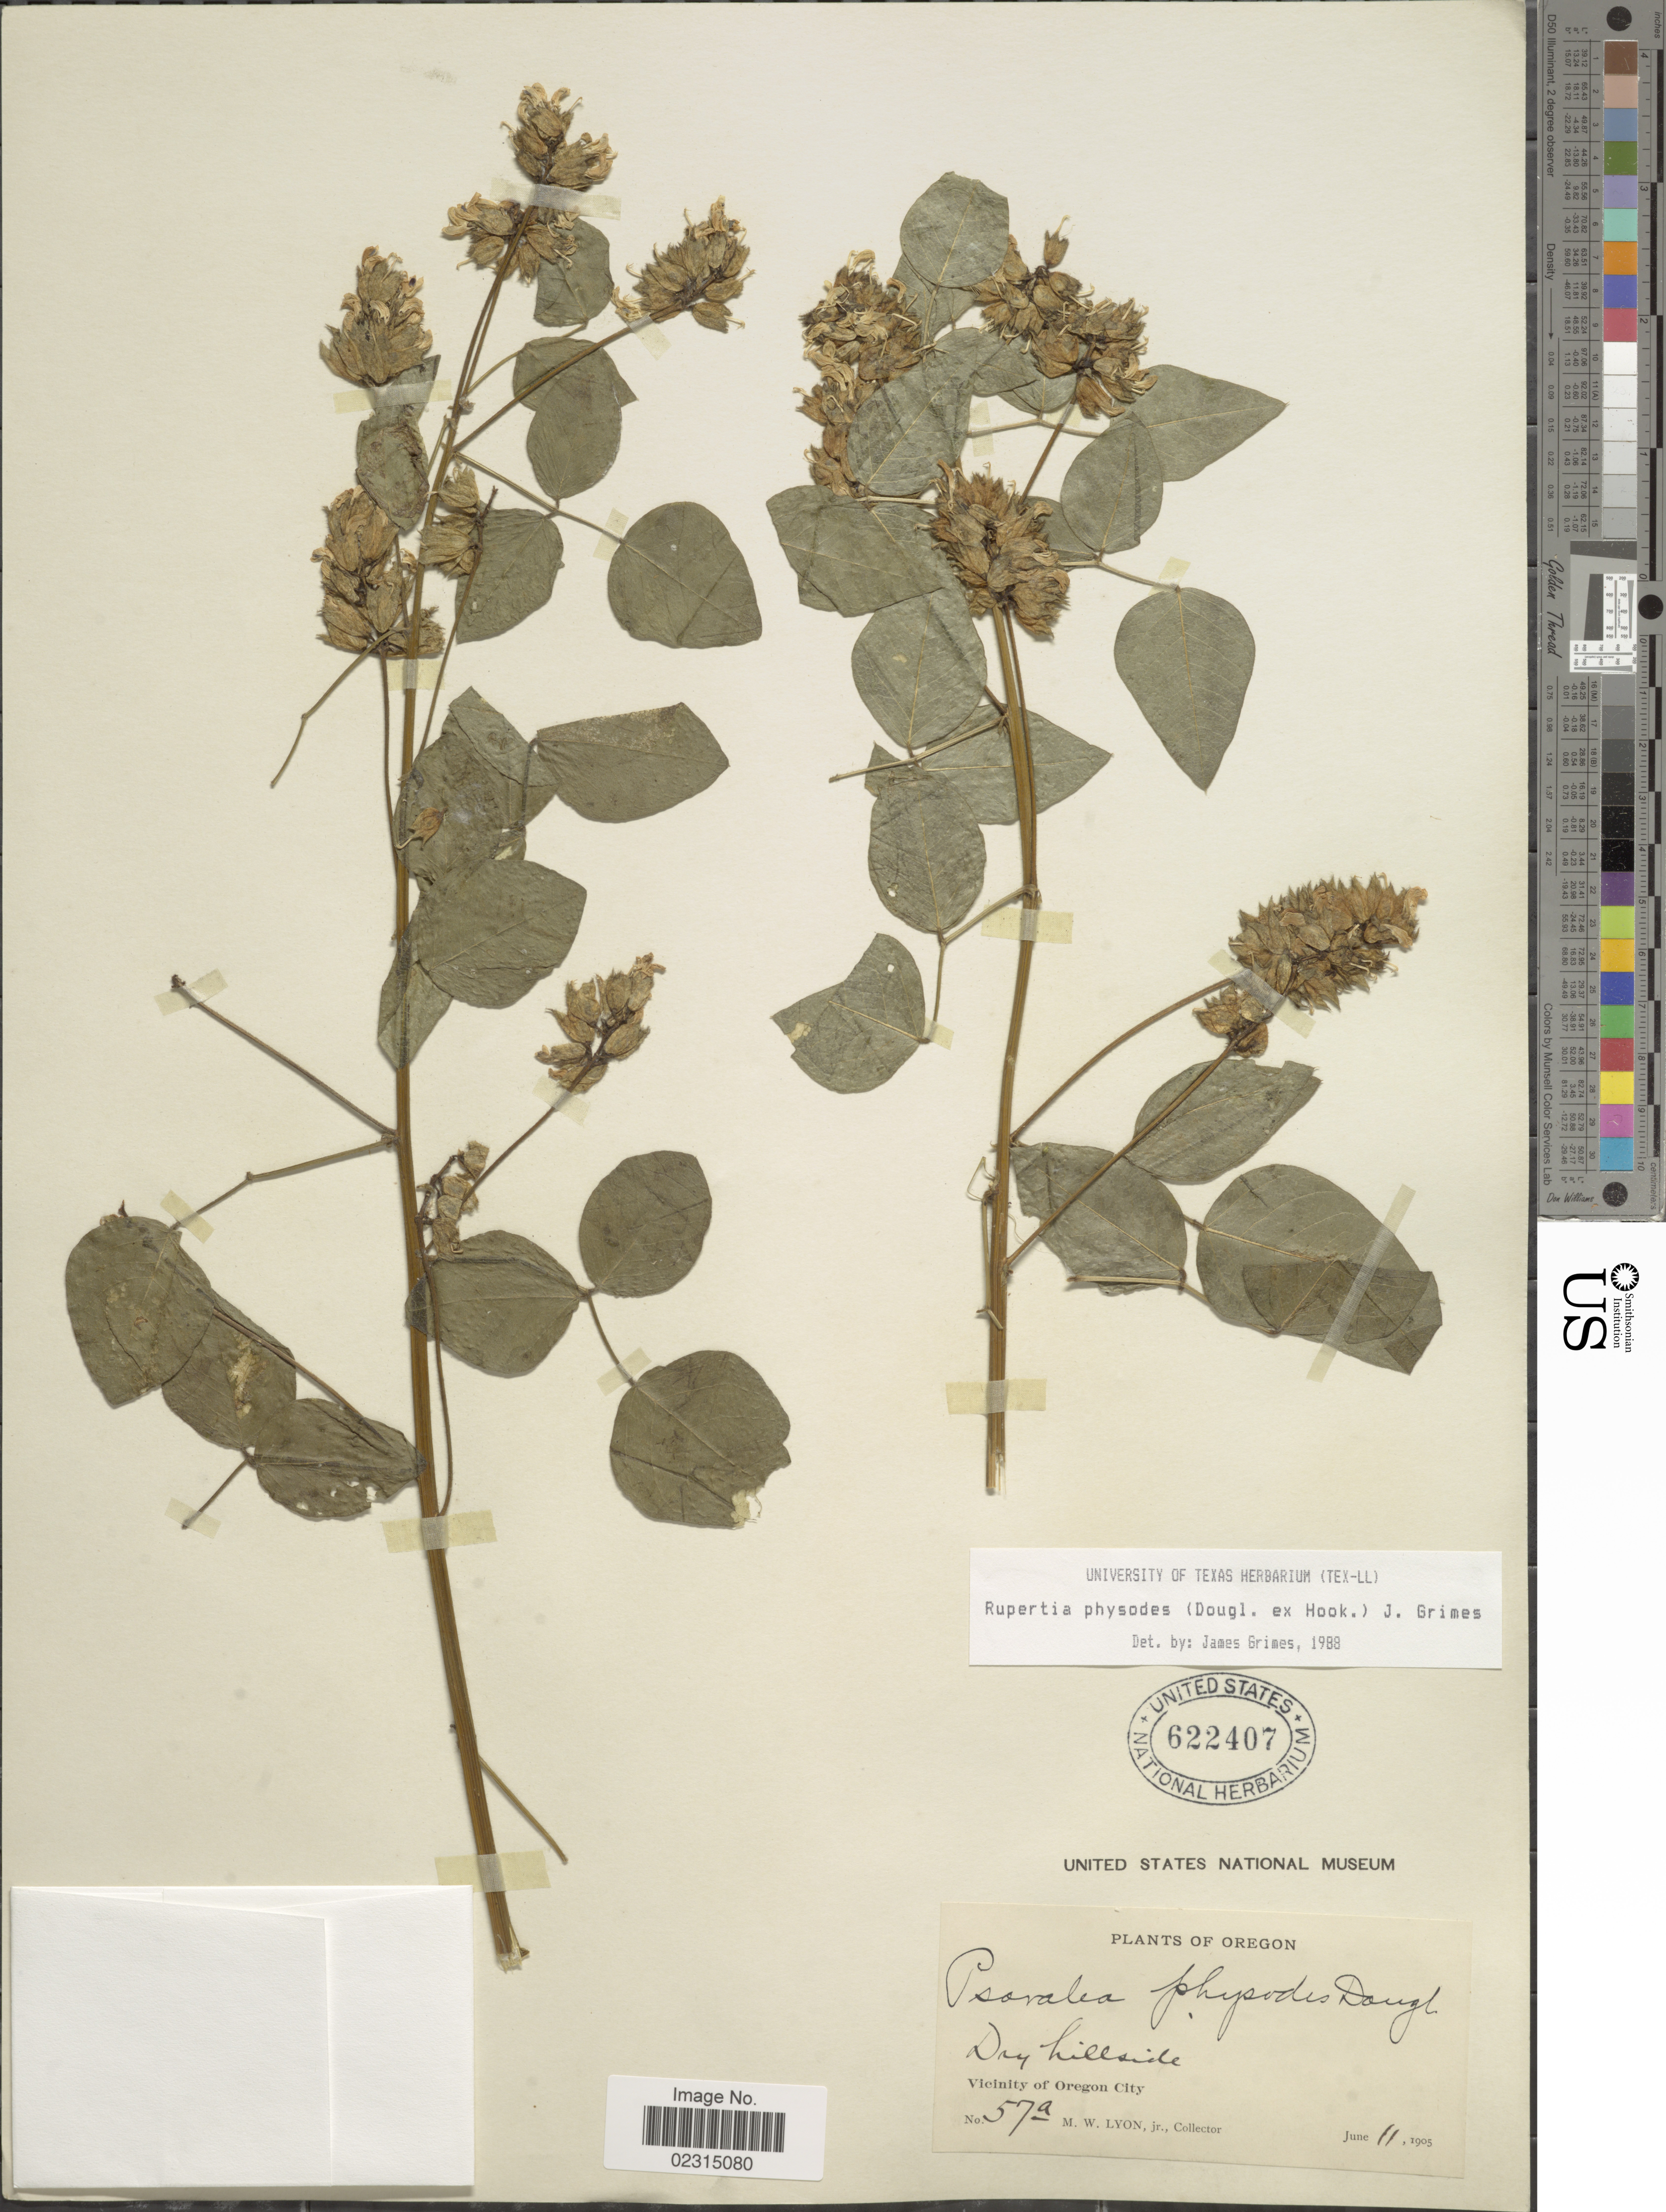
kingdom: Plantae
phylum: Tracheophyta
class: Magnoliopsida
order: Fabales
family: Fabaceae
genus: Rupertia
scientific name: Rupertia physodes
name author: (Douglas) J.W. Grimes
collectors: M. Lyon Jr.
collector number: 57a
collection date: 1905-06-11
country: United States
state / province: Oregon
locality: Dry hillside, Vicinity of Oregon City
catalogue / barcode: US 622407